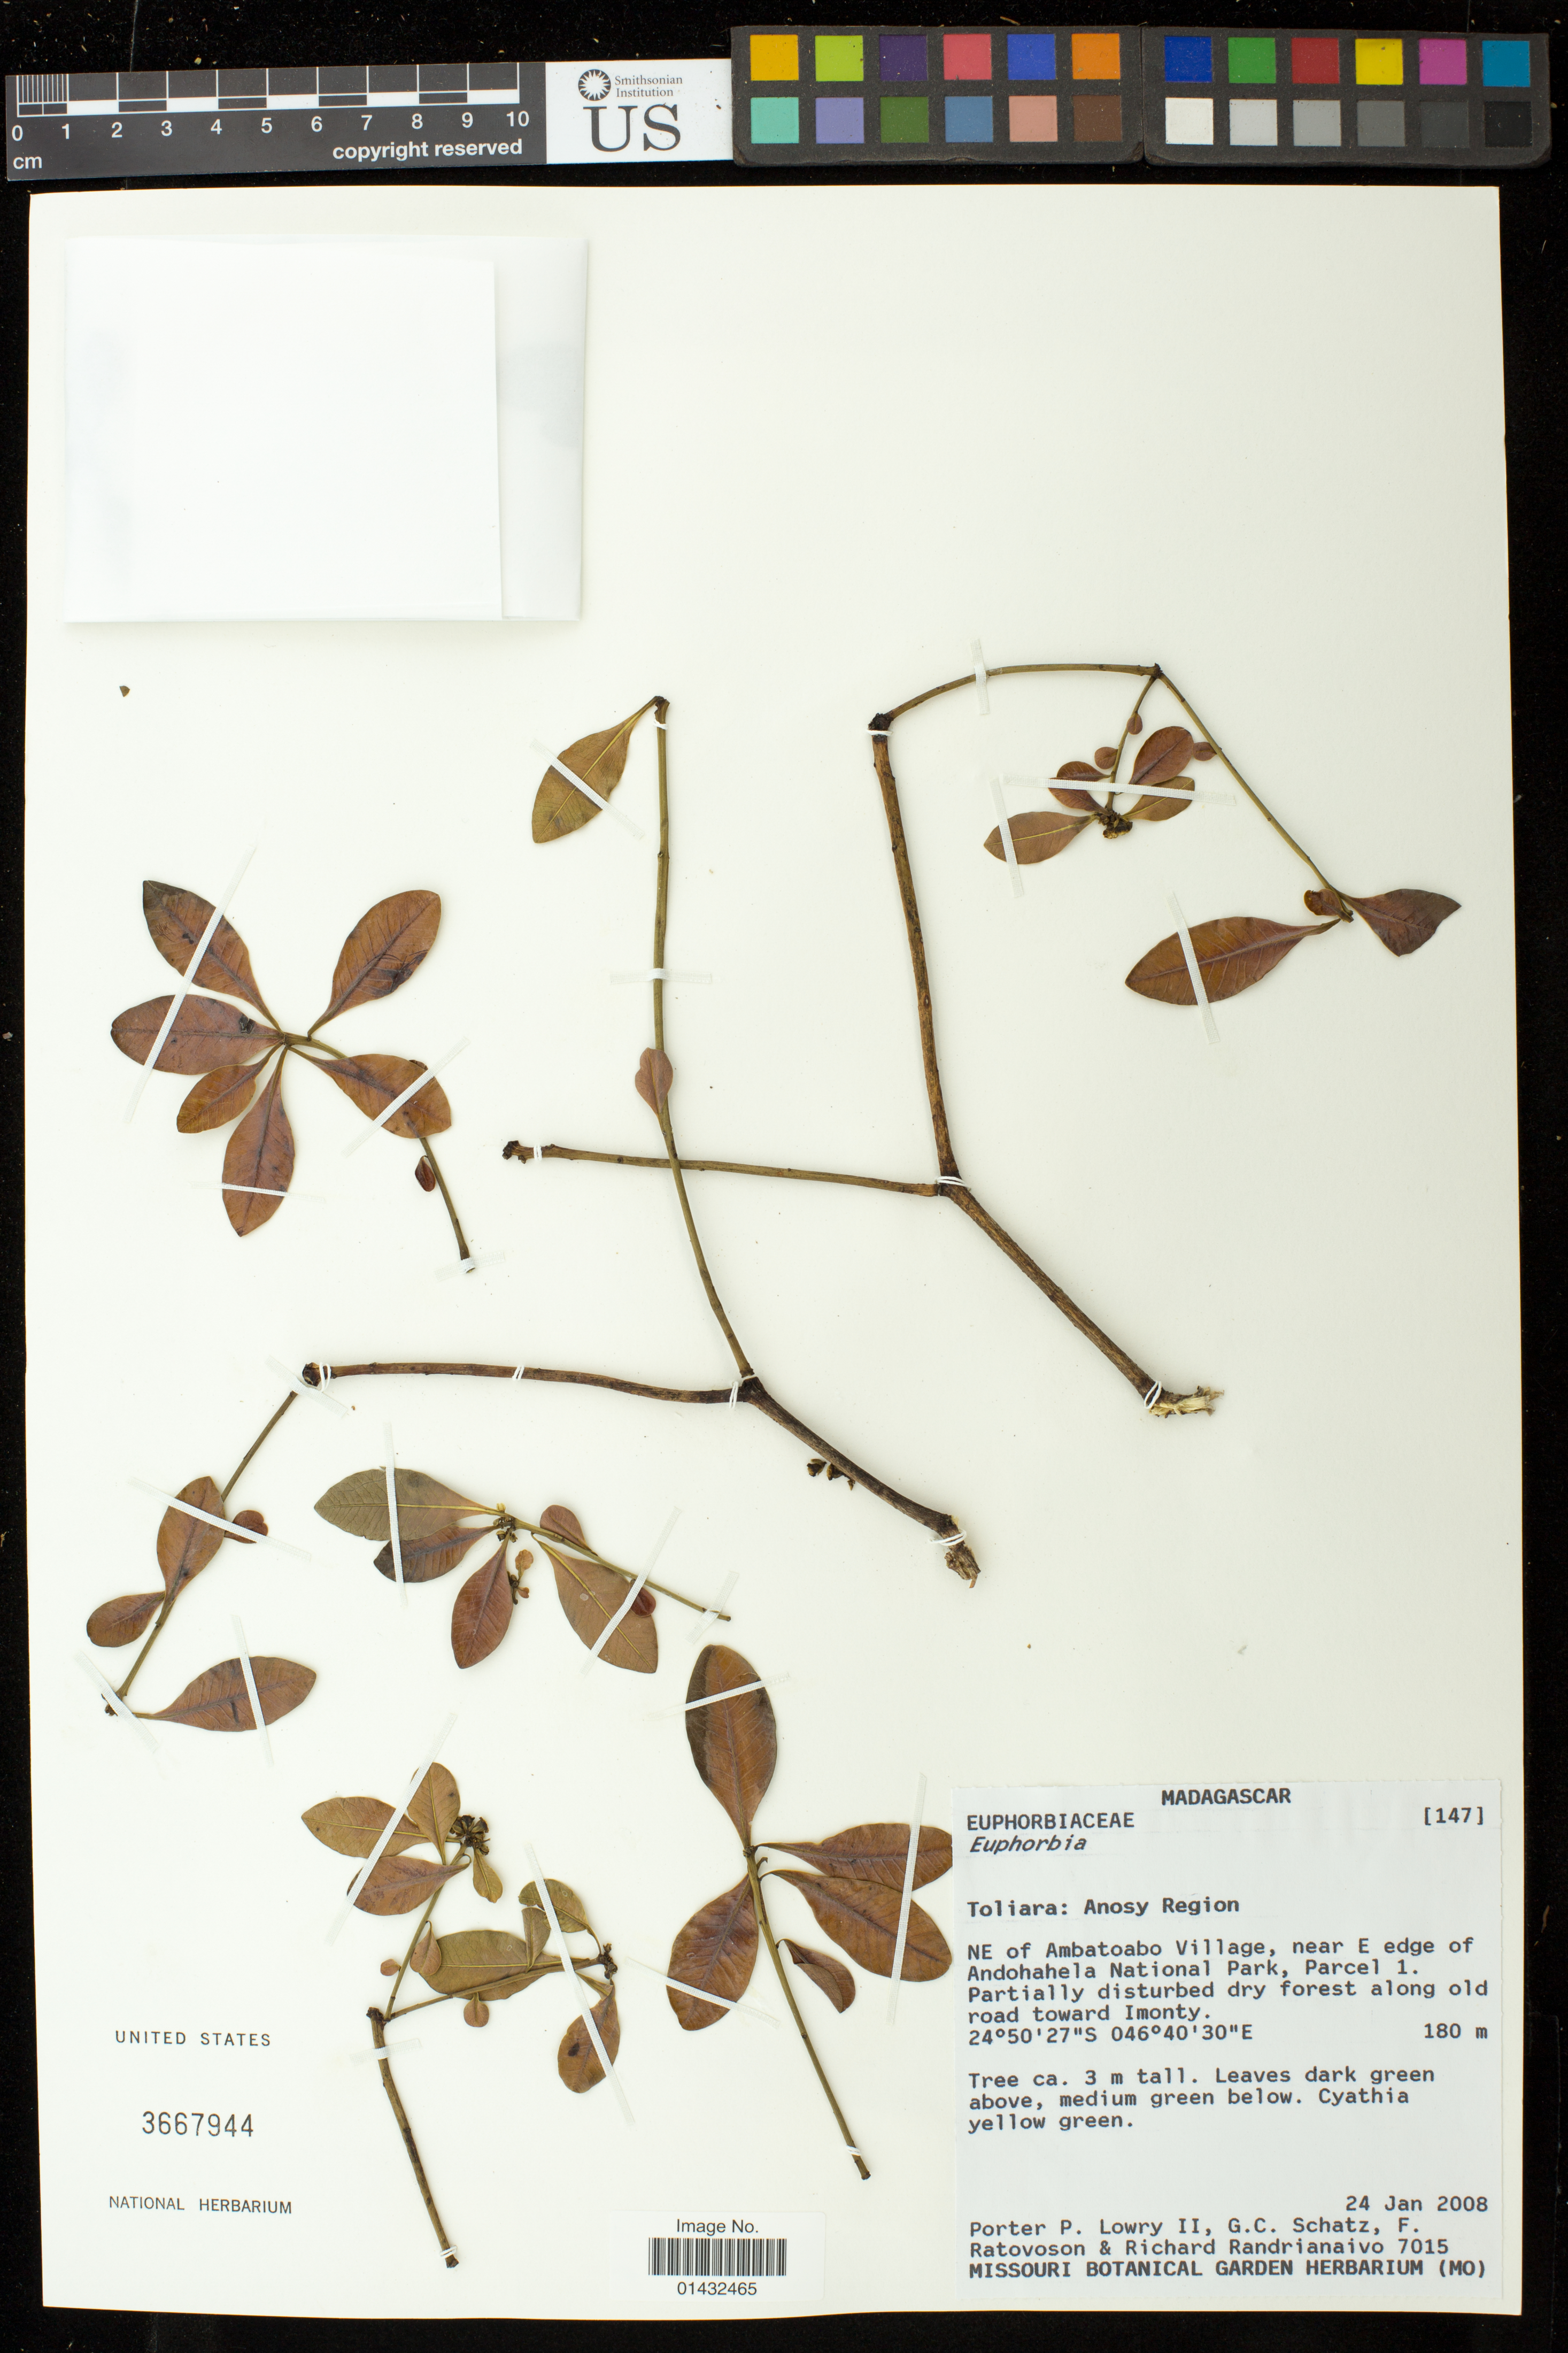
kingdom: Plantae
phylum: Tracheophyta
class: Magnoliopsida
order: Malpighiales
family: Euphorbiaceae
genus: Euphorbia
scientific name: Euphorbia sp.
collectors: P. P. Lowry, G. C. Schatz, F. Ratovoson & R. Randrianaivo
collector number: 7015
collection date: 2008-01-24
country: Madagascar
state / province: Anosy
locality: NE of Ambatoabo Village, near E edge of Andohahela National Park, Parcel 1. Along old road toward Imonty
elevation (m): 180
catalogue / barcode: US 3667944